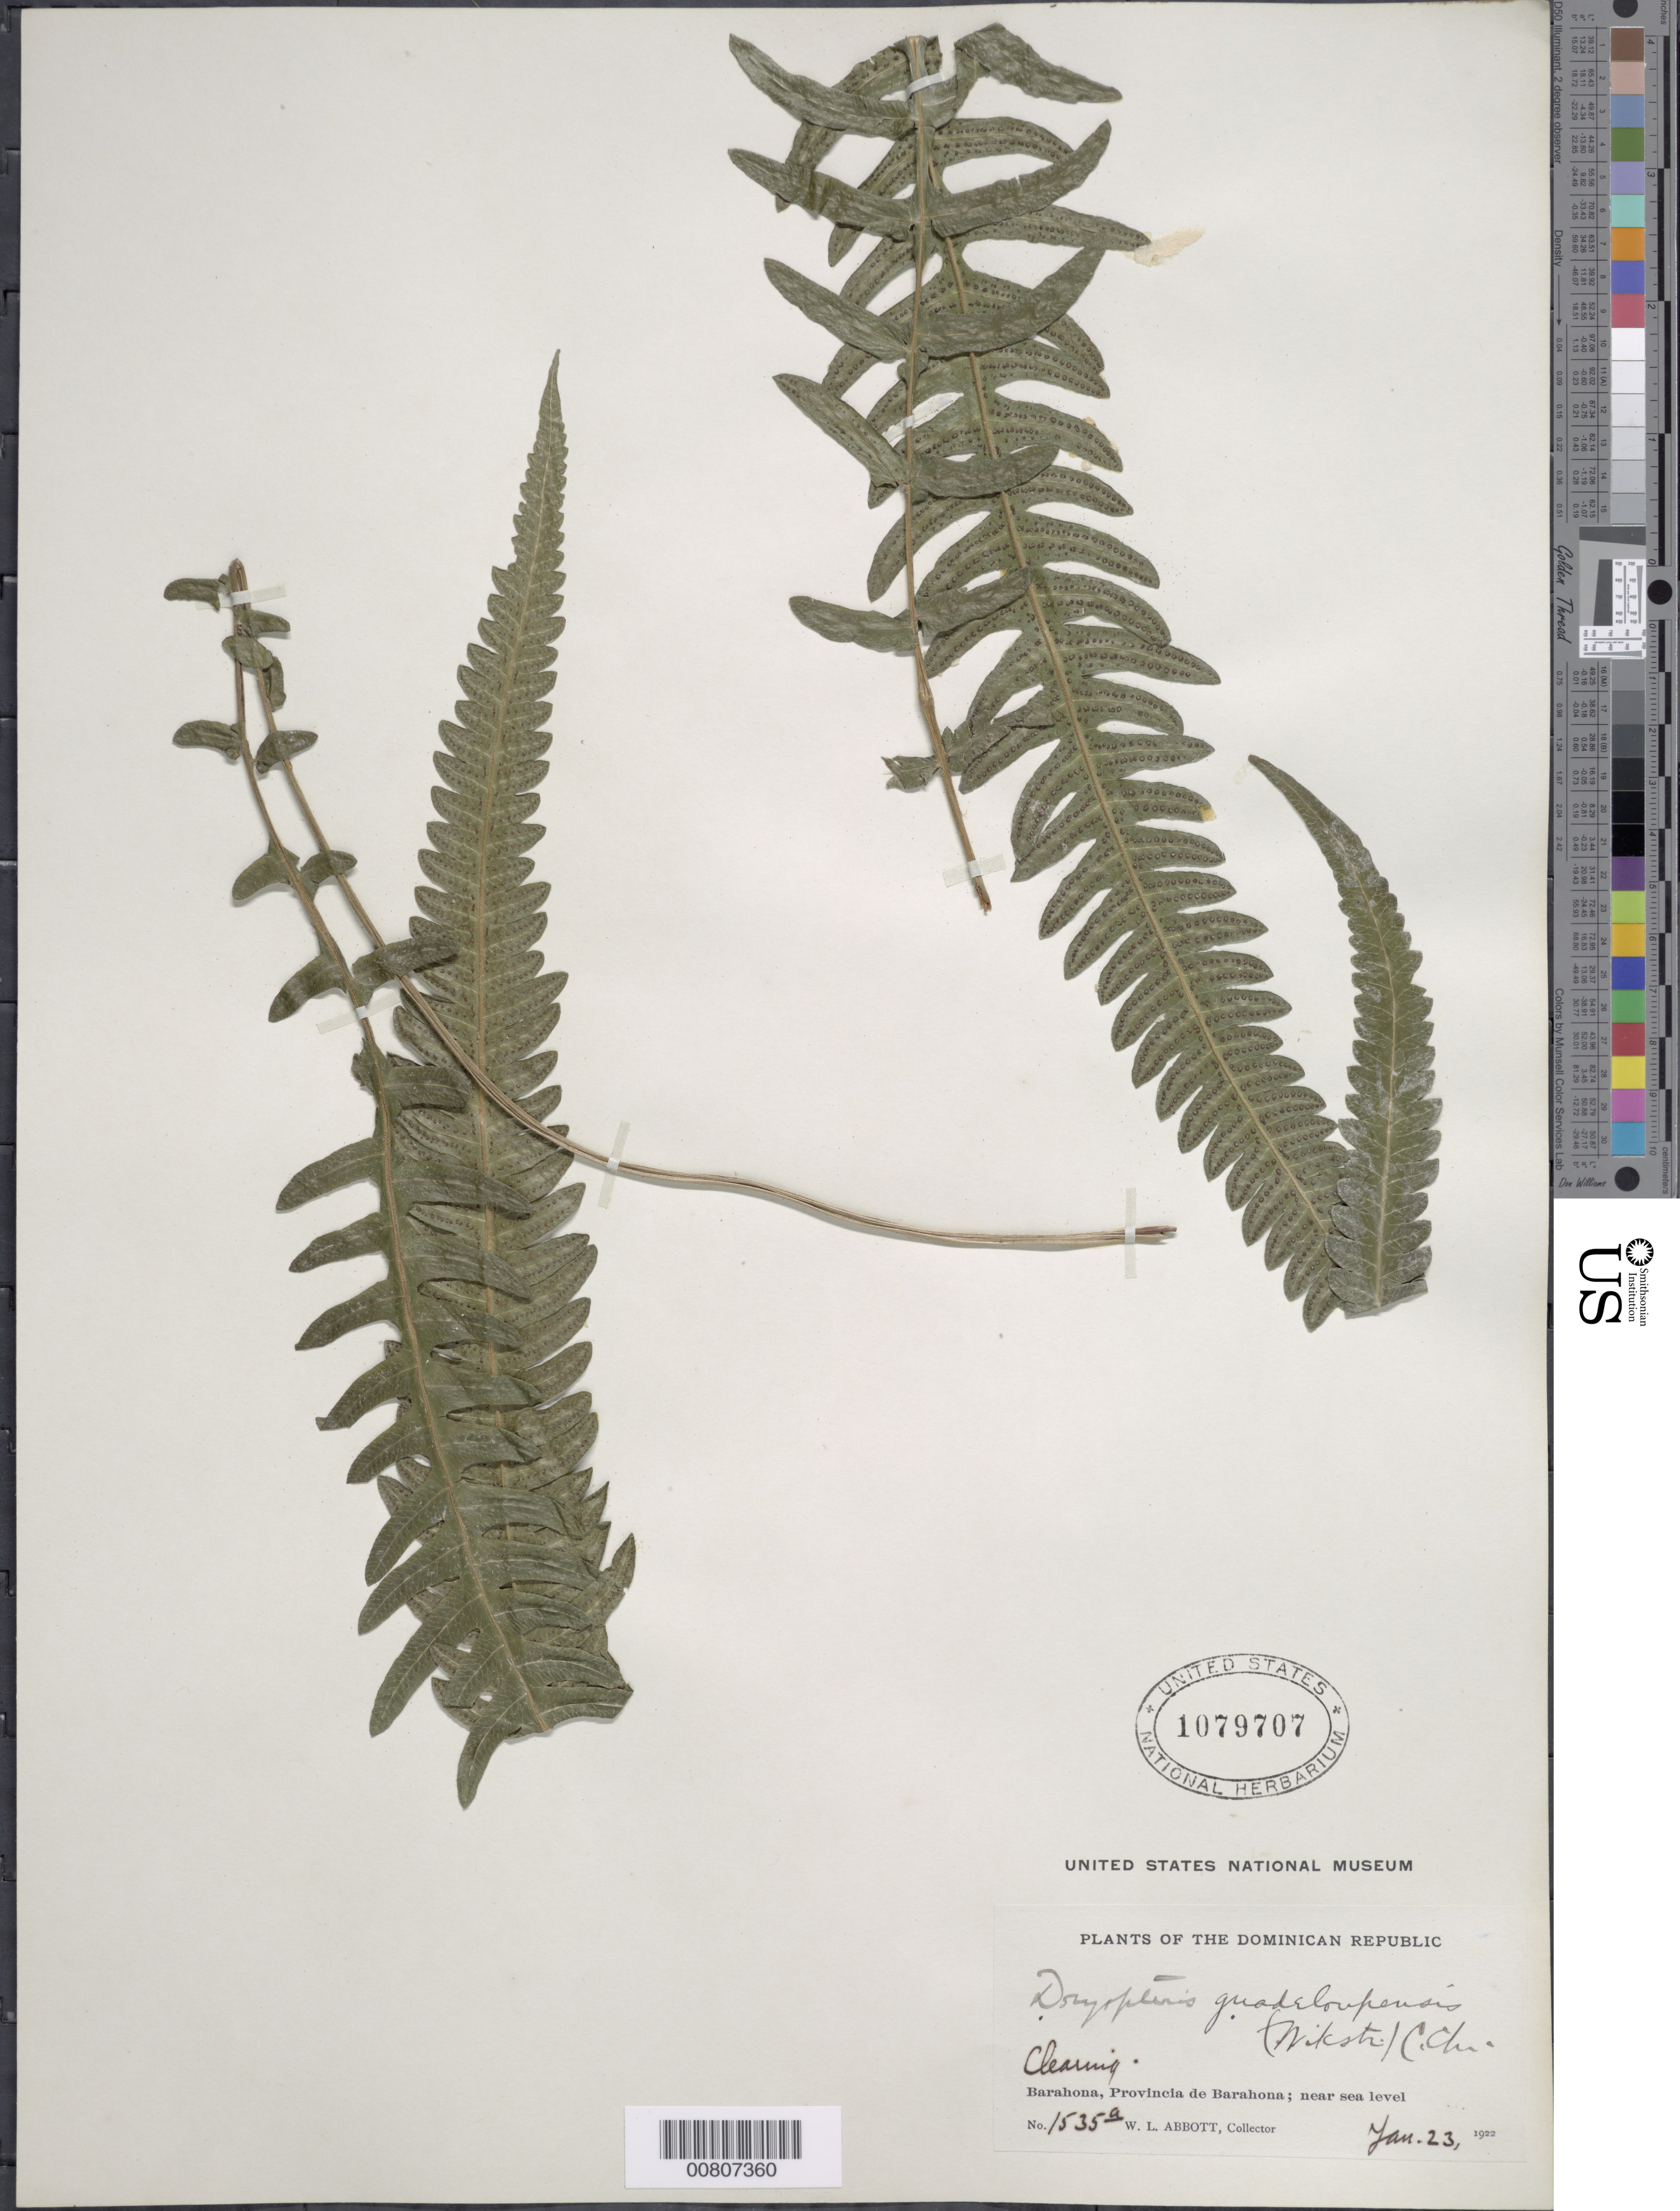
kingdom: Plantae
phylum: Tracheophyta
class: Polypodiopsida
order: Polypodiales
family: Thelypteridaceae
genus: Goniopteris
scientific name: Goniopteris guadelupensis (Wikstr.) comb. nov., ined 2015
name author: (Wikstr.)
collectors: W. L. Abbott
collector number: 1535a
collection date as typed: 23 Jan 1922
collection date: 1922-01-23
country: Dominican Republic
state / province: Barahona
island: Hispaniola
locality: Barahona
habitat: Clearing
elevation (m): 0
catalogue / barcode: US 1079707